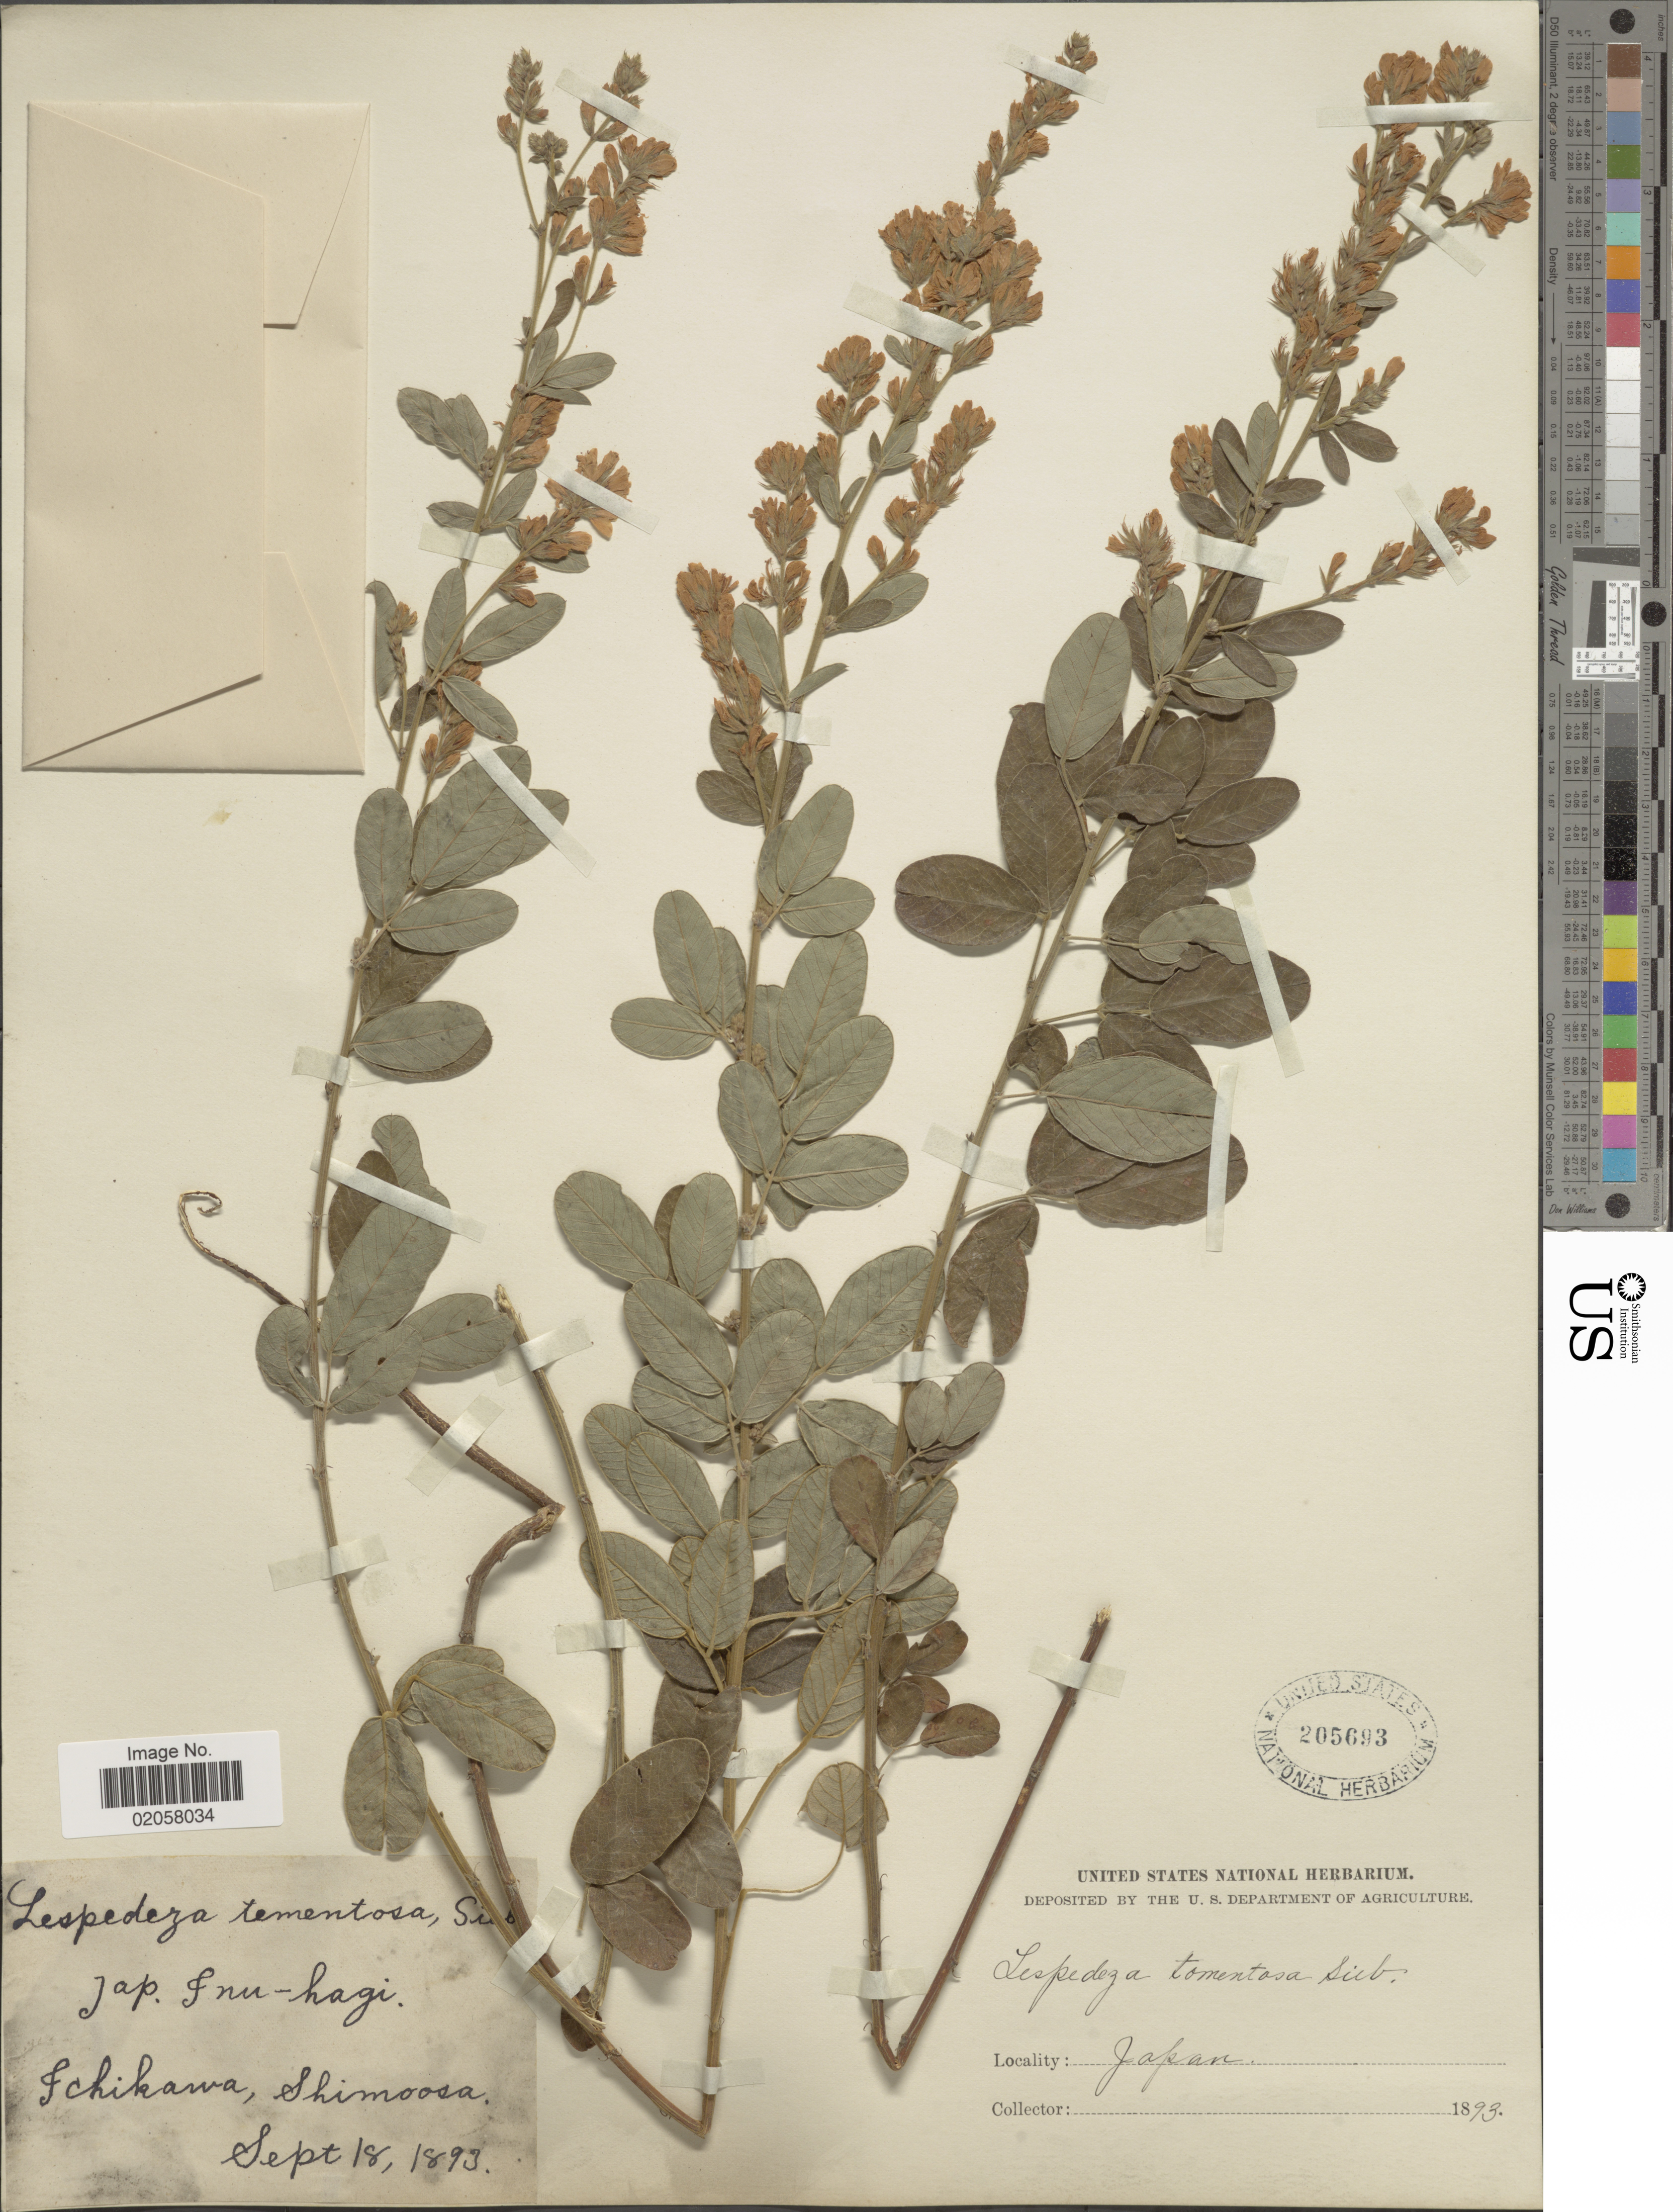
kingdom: Plantae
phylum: Tracheophyta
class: Magnoliopsida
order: Fabales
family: Fabaceae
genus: Lespedeza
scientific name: Lespedeza tomentosa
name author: (Thunb.) Siebold ex Maxim.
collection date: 1893-09-18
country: Japan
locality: Schikawa, Shimoosa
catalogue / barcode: US 205693